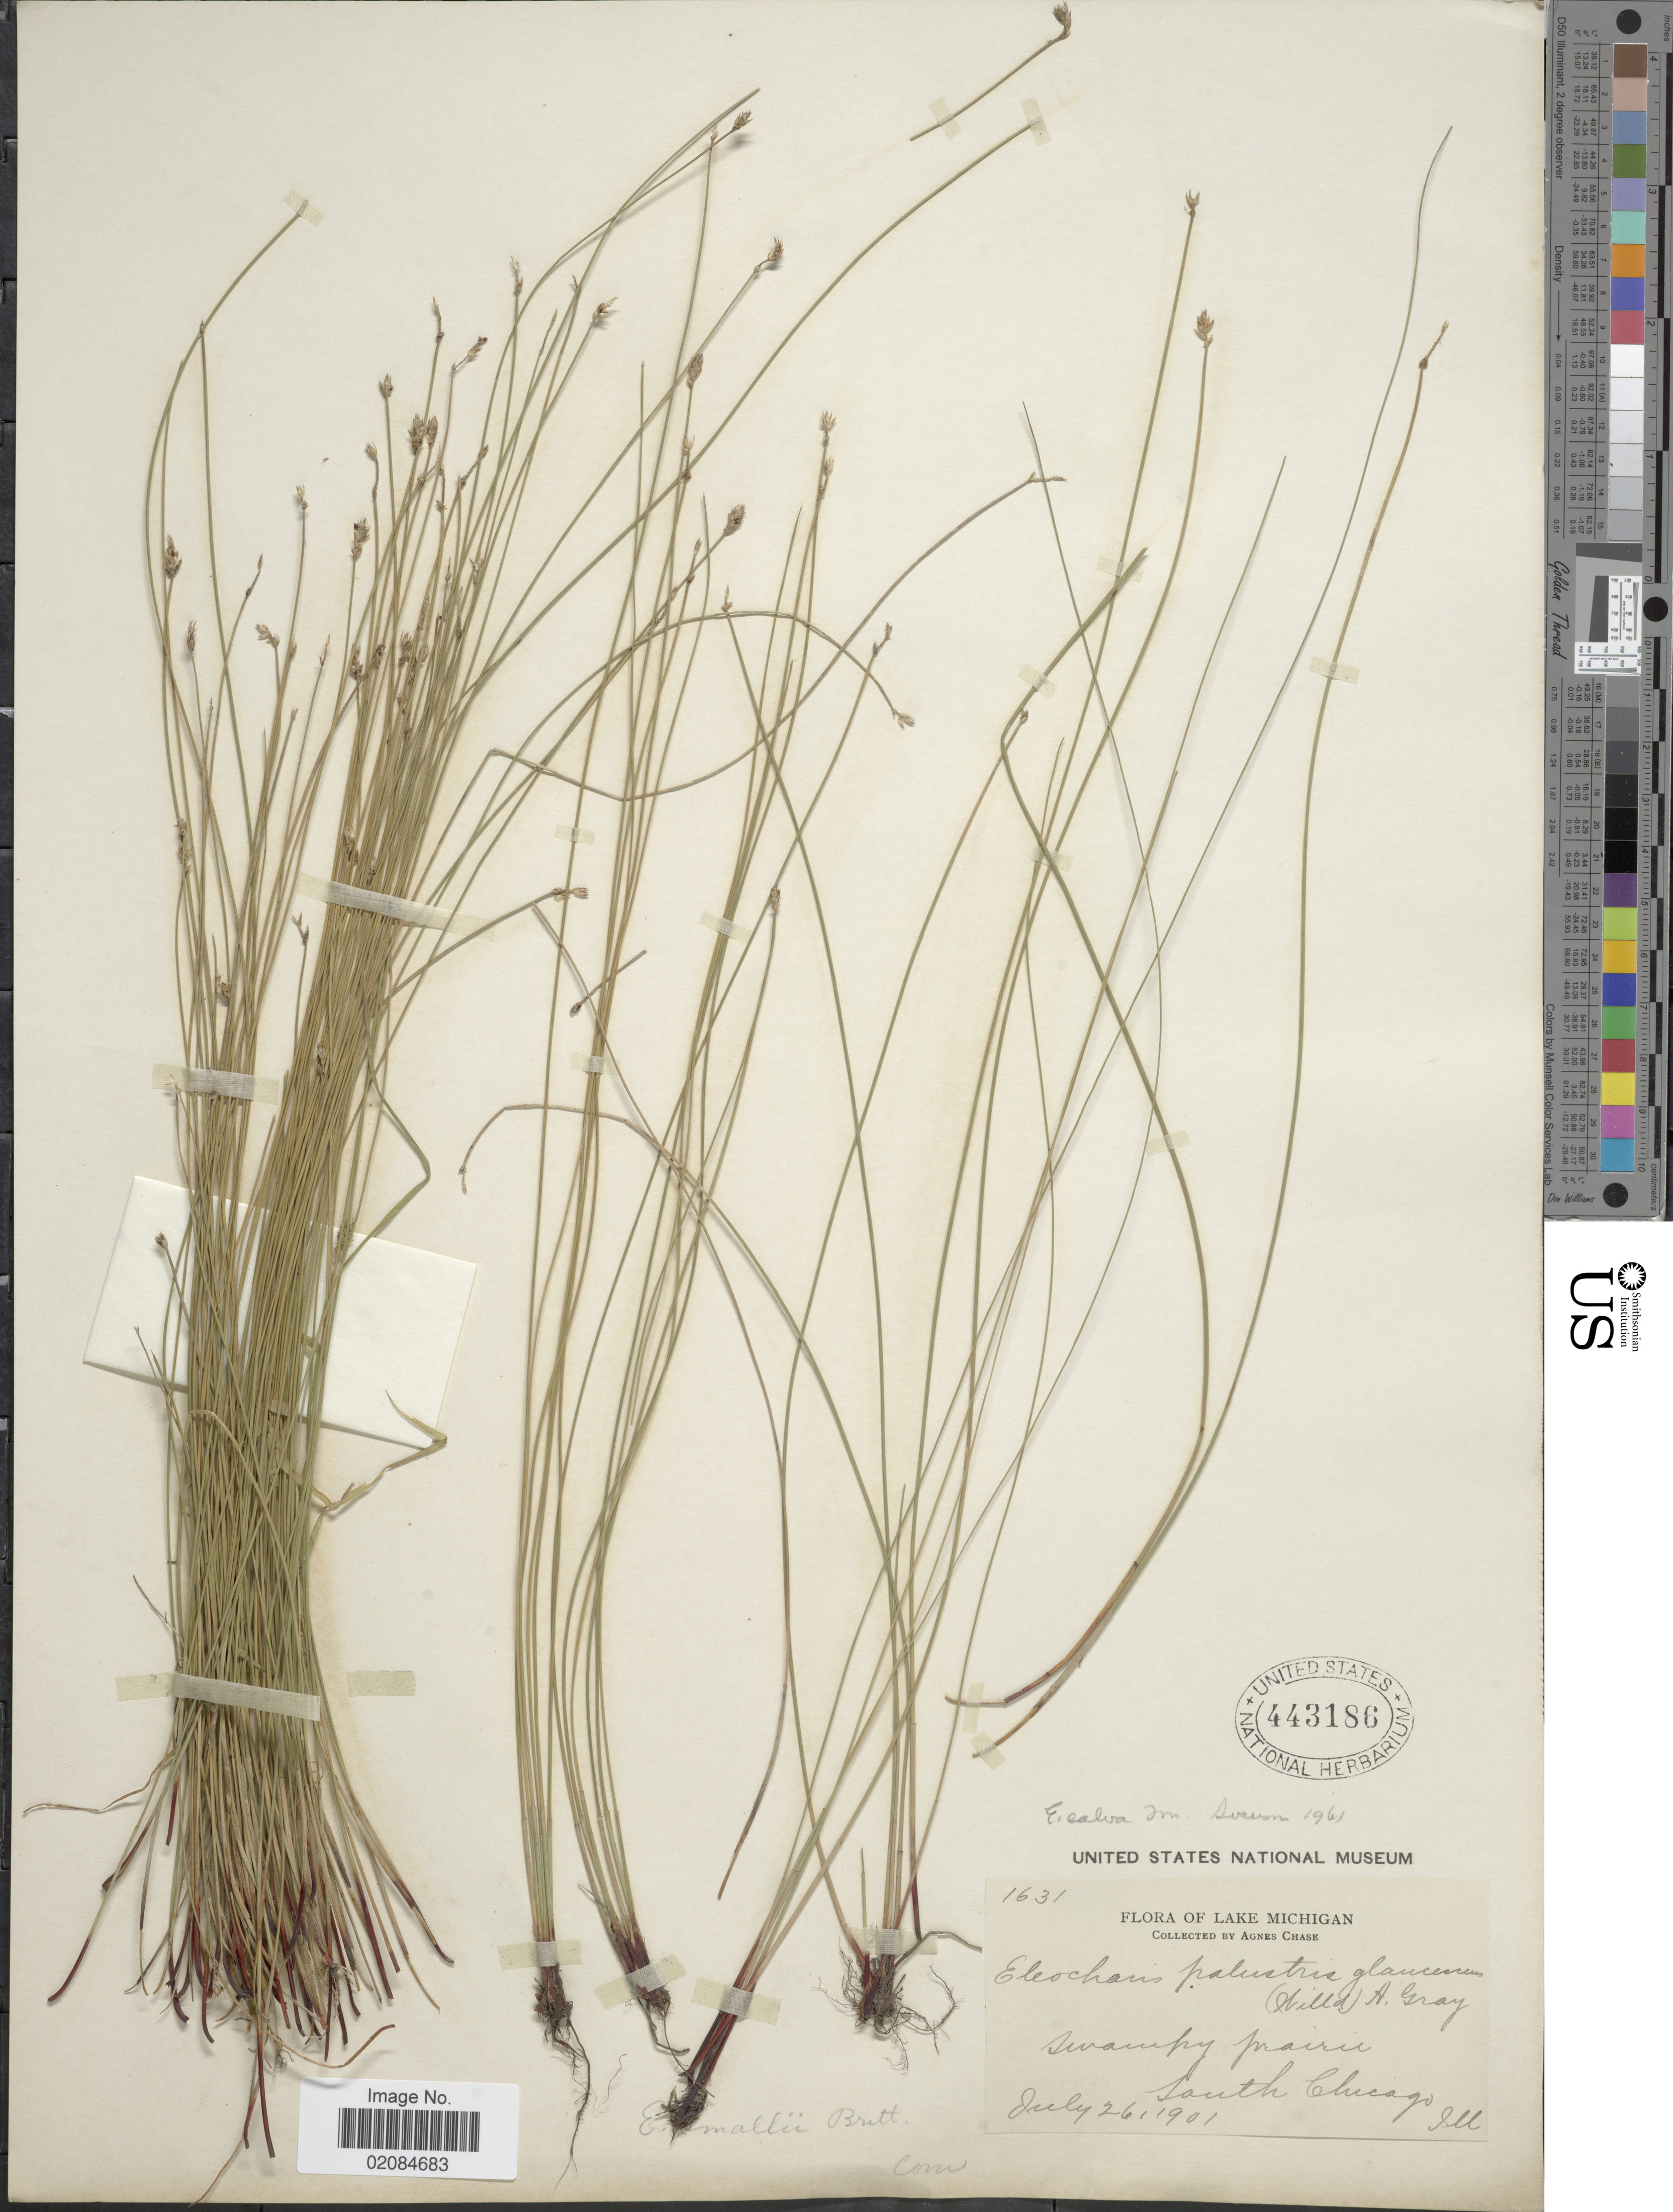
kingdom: Plantae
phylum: Tracheophyta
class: Liliopsida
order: Poales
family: Cyperaceae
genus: Eleocharis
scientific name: Eleocharis palustris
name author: (L.) Roem. & Schult.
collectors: A. Chase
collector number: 1631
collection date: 1901-07-26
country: United States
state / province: Illinois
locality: Lake Michigan. South Chicago. Ill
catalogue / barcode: US 443186